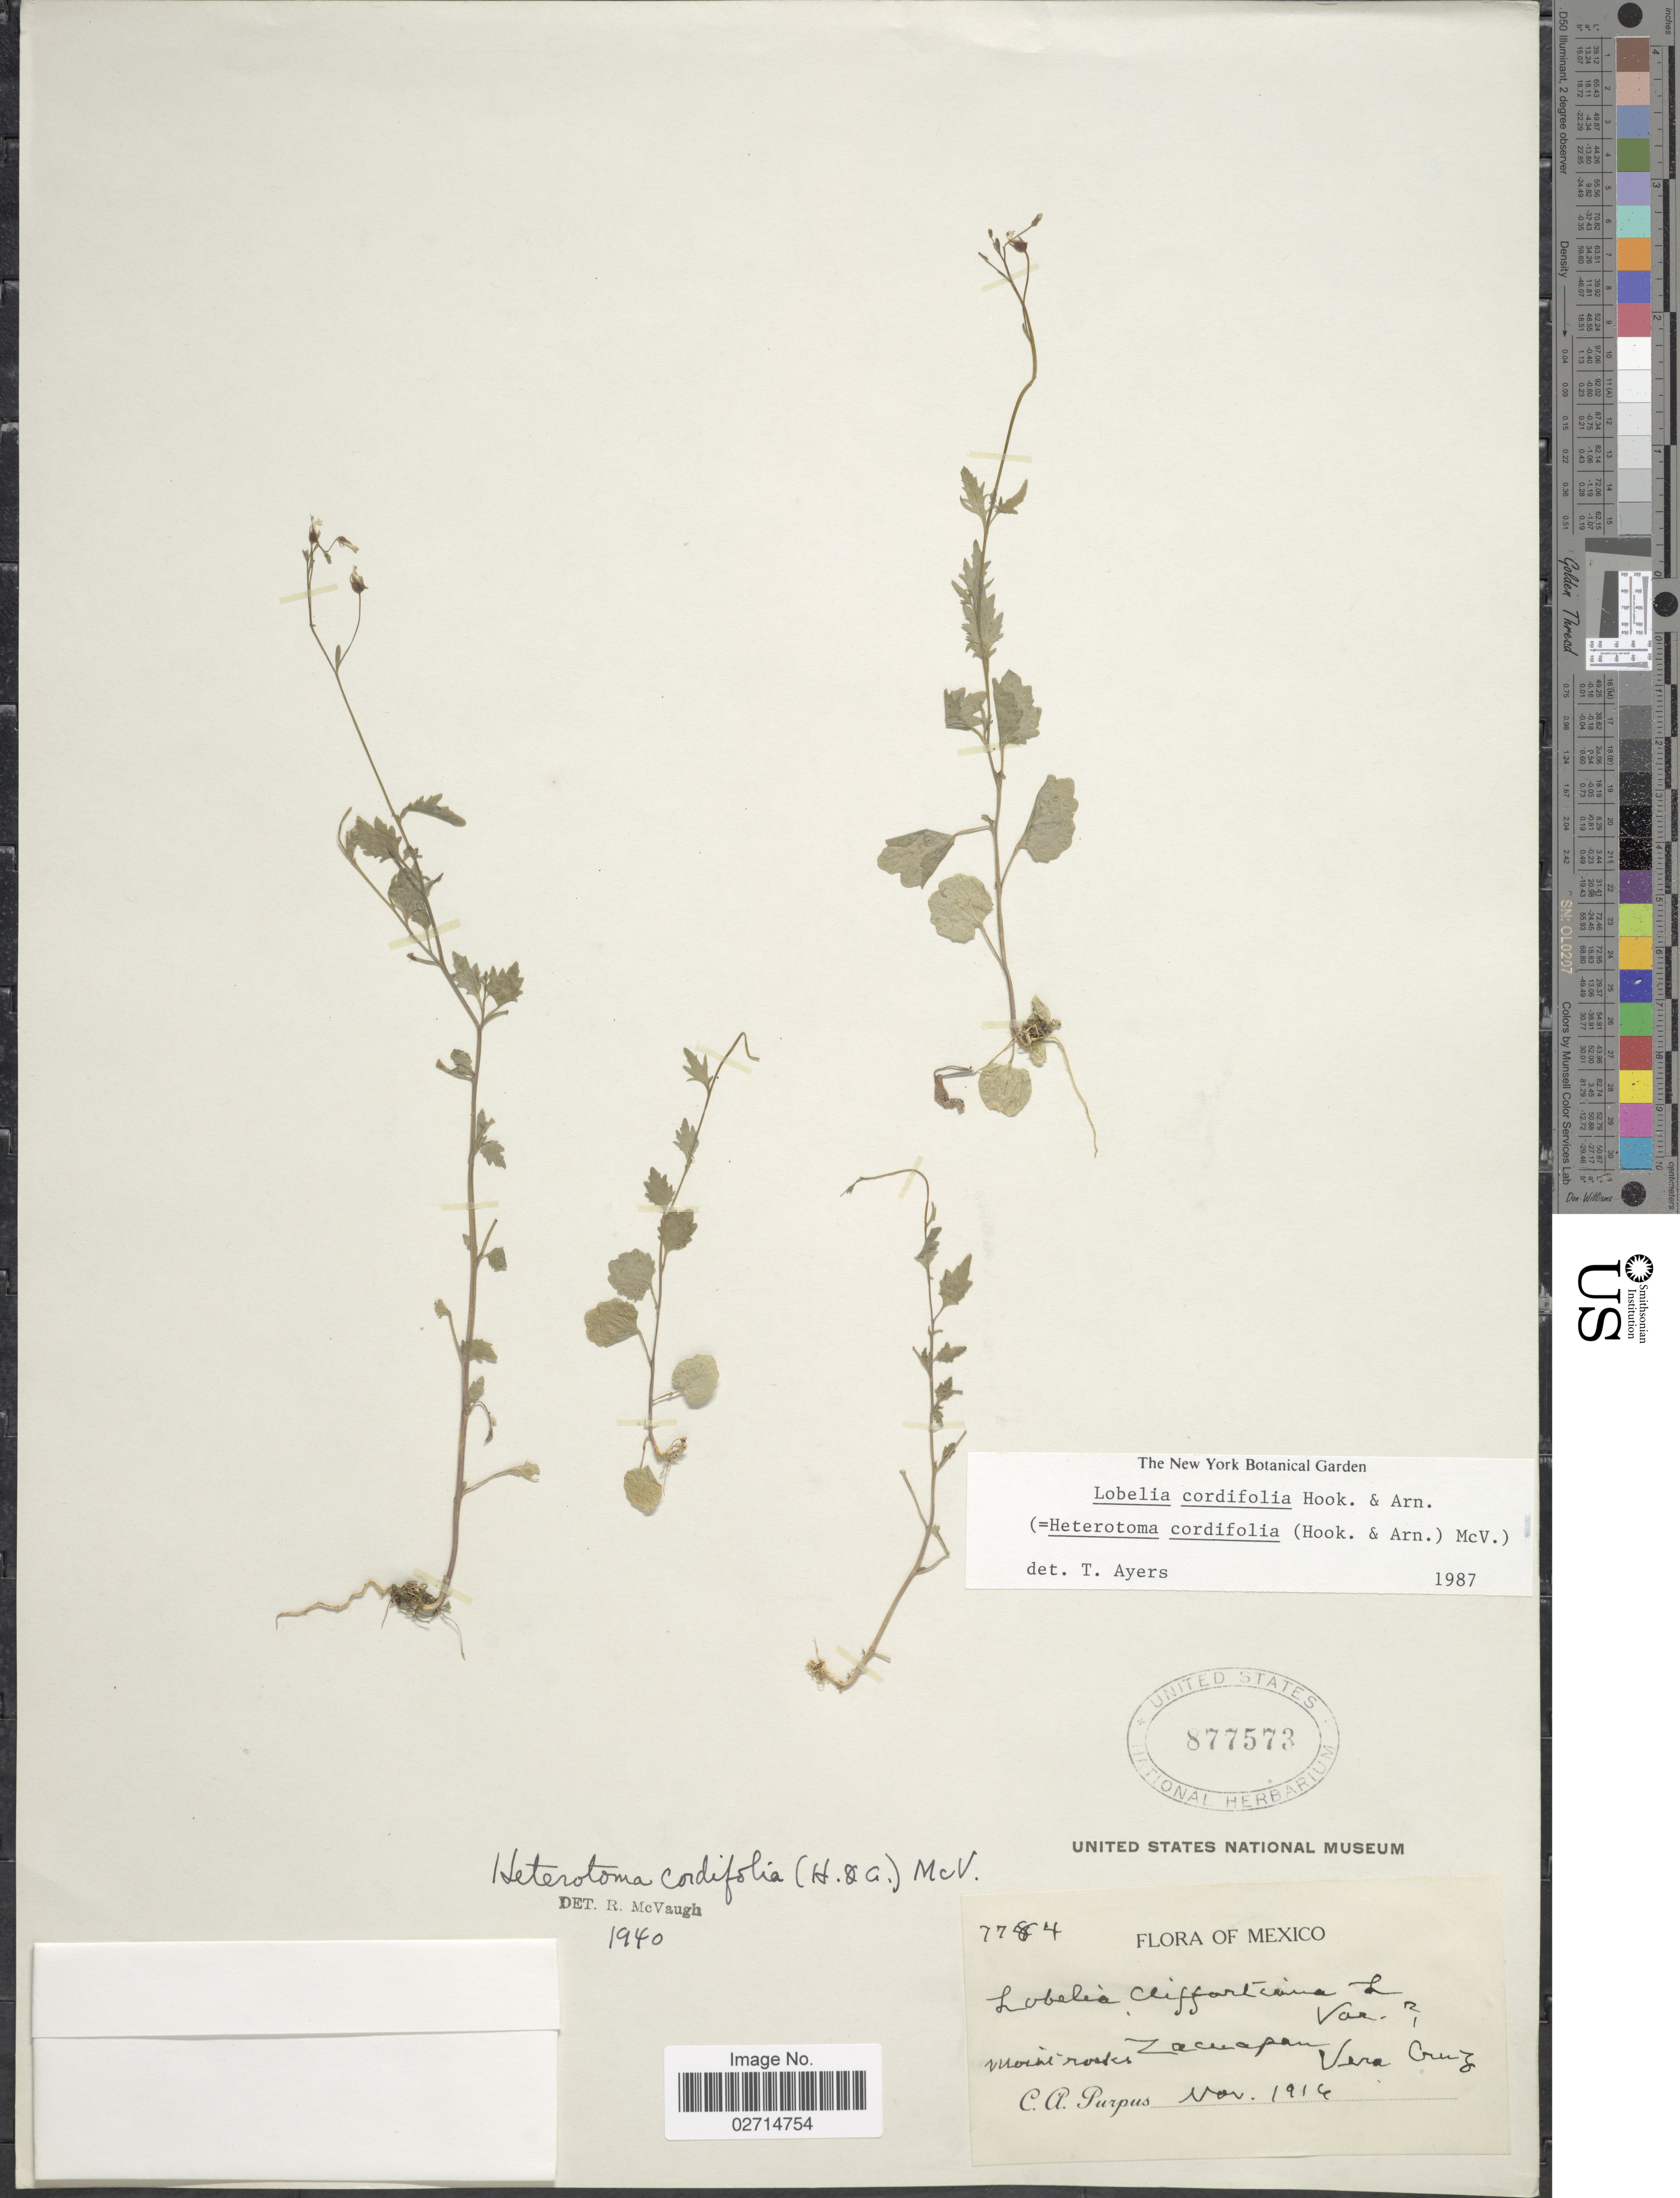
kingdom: Plantae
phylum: Tracheophyta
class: Magnoliopsida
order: Asterales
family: Campanulaceae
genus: Lobelia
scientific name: Lobelia cordifolia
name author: Hook. & Arn.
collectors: C. A. Purpus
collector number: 7784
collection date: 1916-11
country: Mexico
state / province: Veracruz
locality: Zacuapan.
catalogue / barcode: US 877573